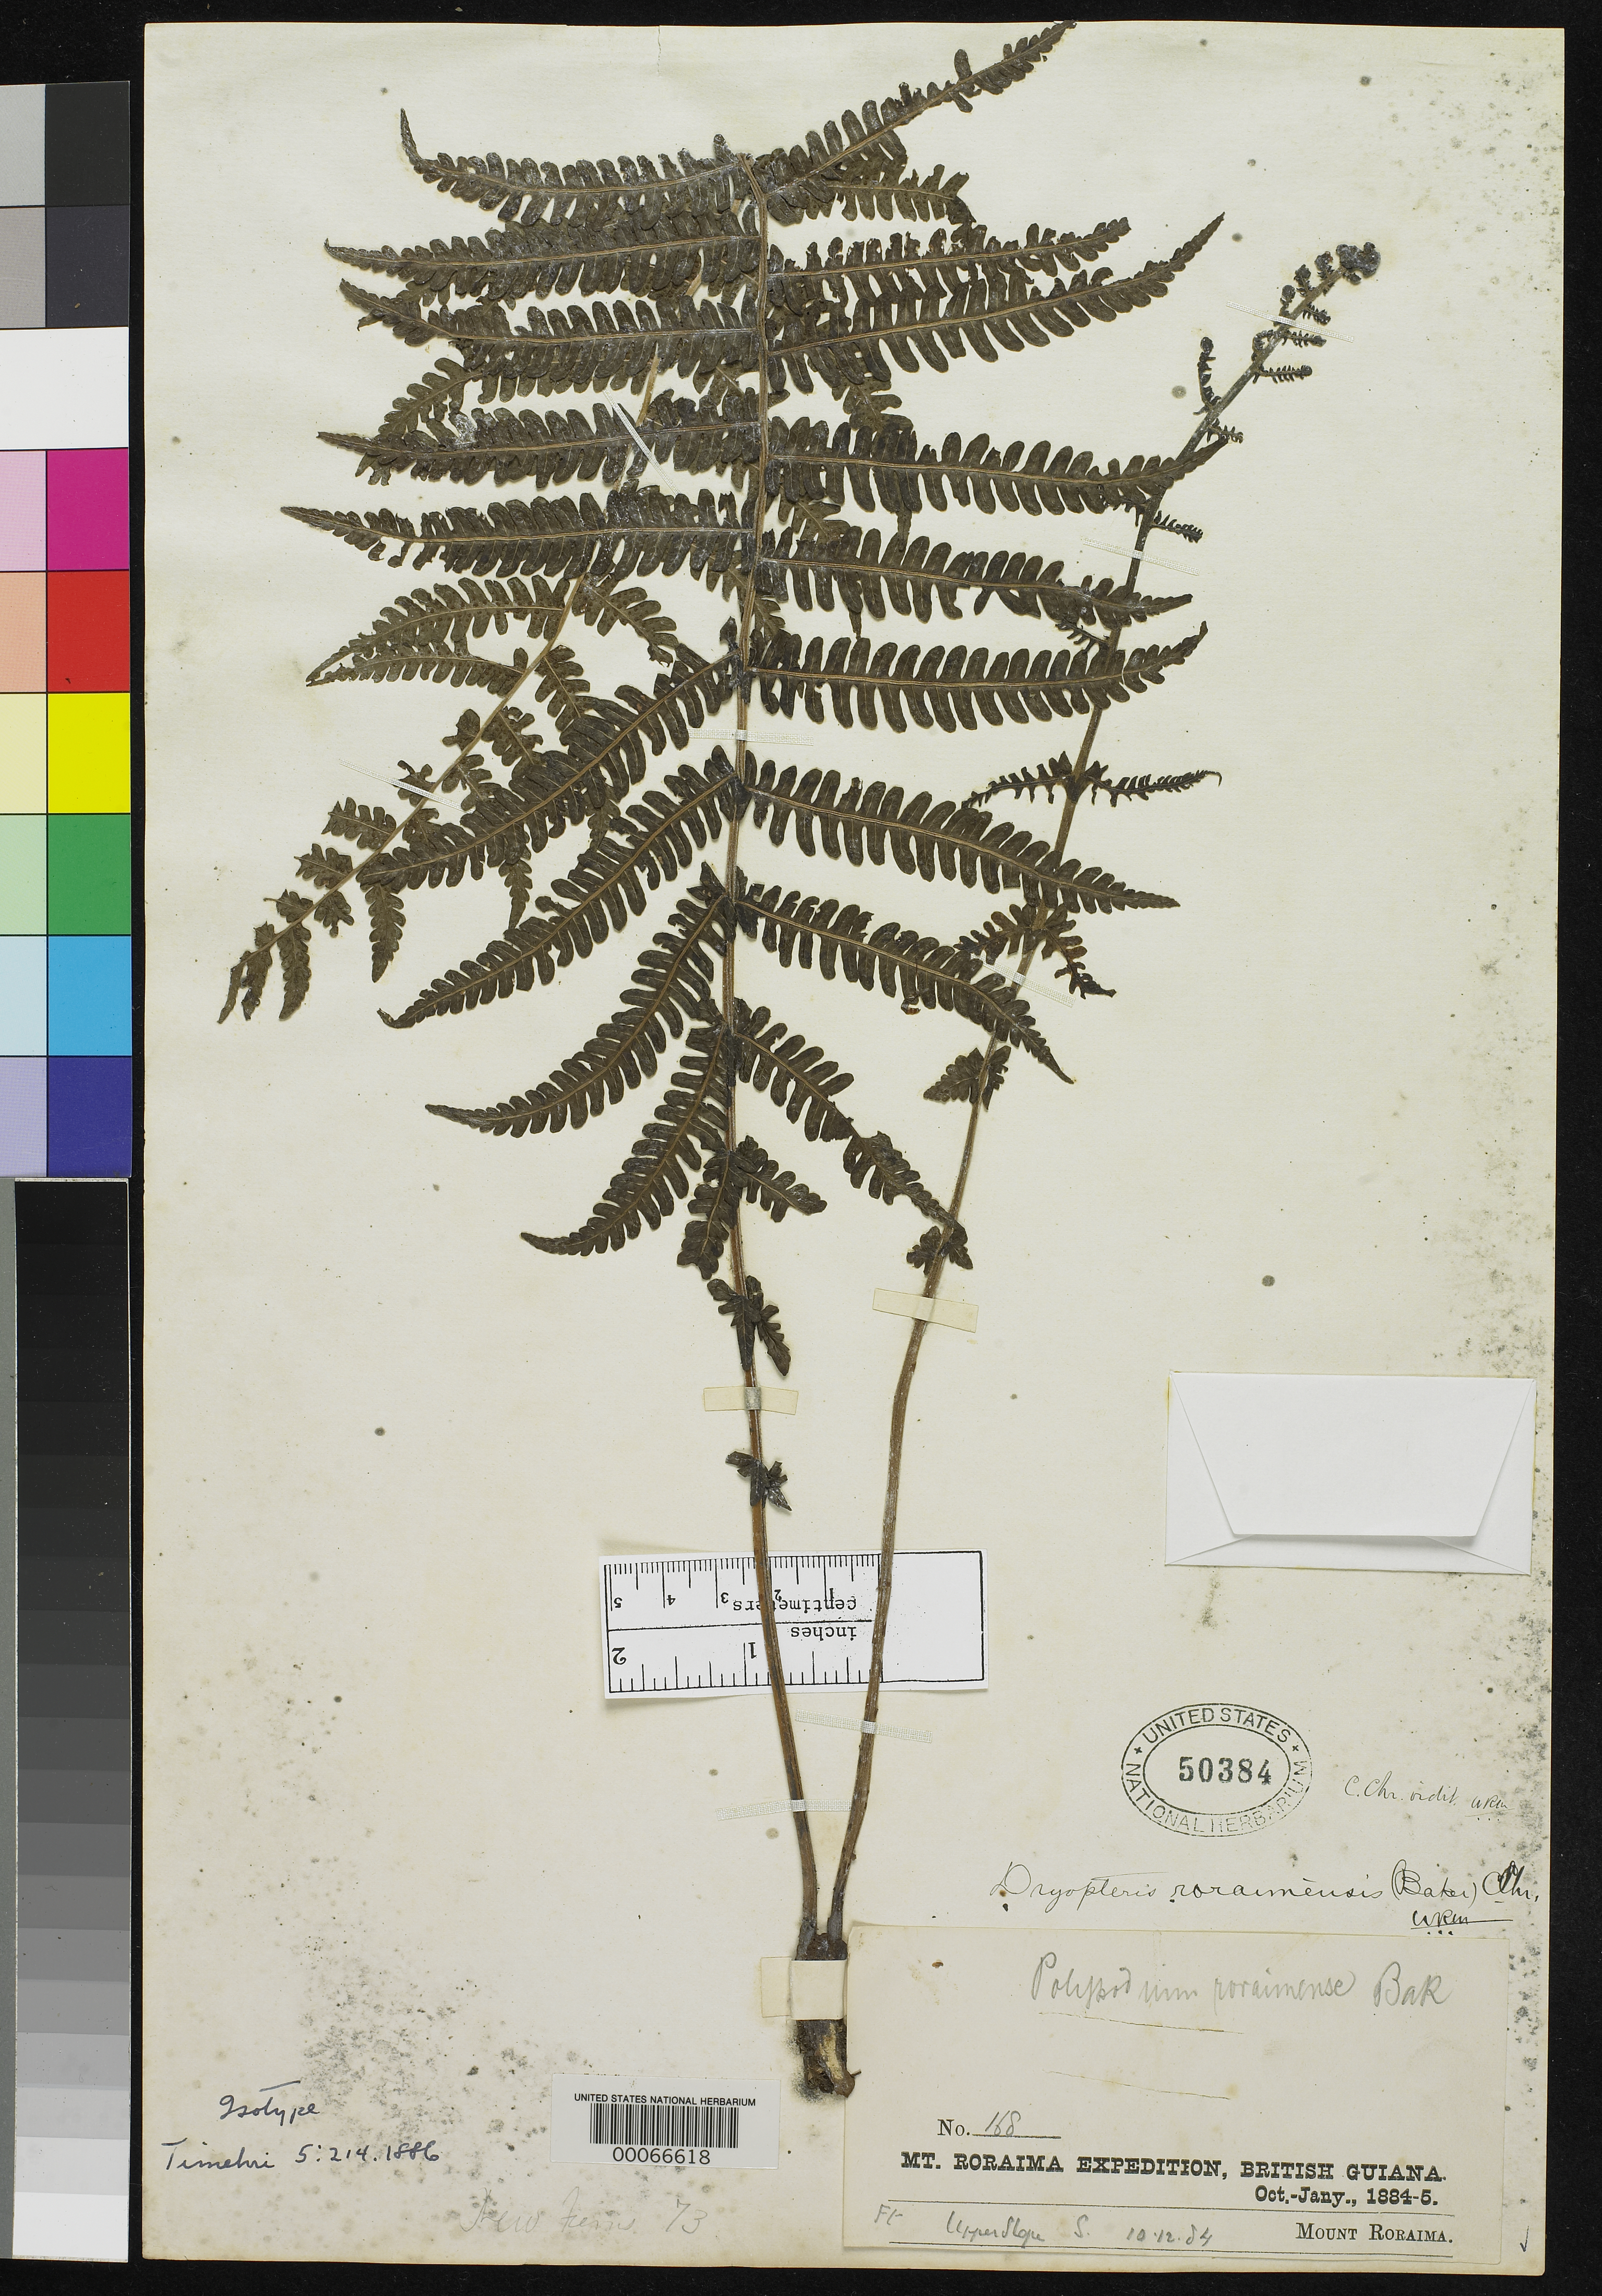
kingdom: Plantae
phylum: Tracheophyta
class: Polypodiopsida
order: Polypodiales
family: Polypodiaceae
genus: Polypodium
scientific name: Polypodium roraimense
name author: Baker in Thurn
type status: Type Collection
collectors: E. F. im Thurn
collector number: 168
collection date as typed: Oct 1884 to -- Jan 1995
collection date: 1884-10/1995-01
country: Guyana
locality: Mount Roraima.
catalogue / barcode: US 50384